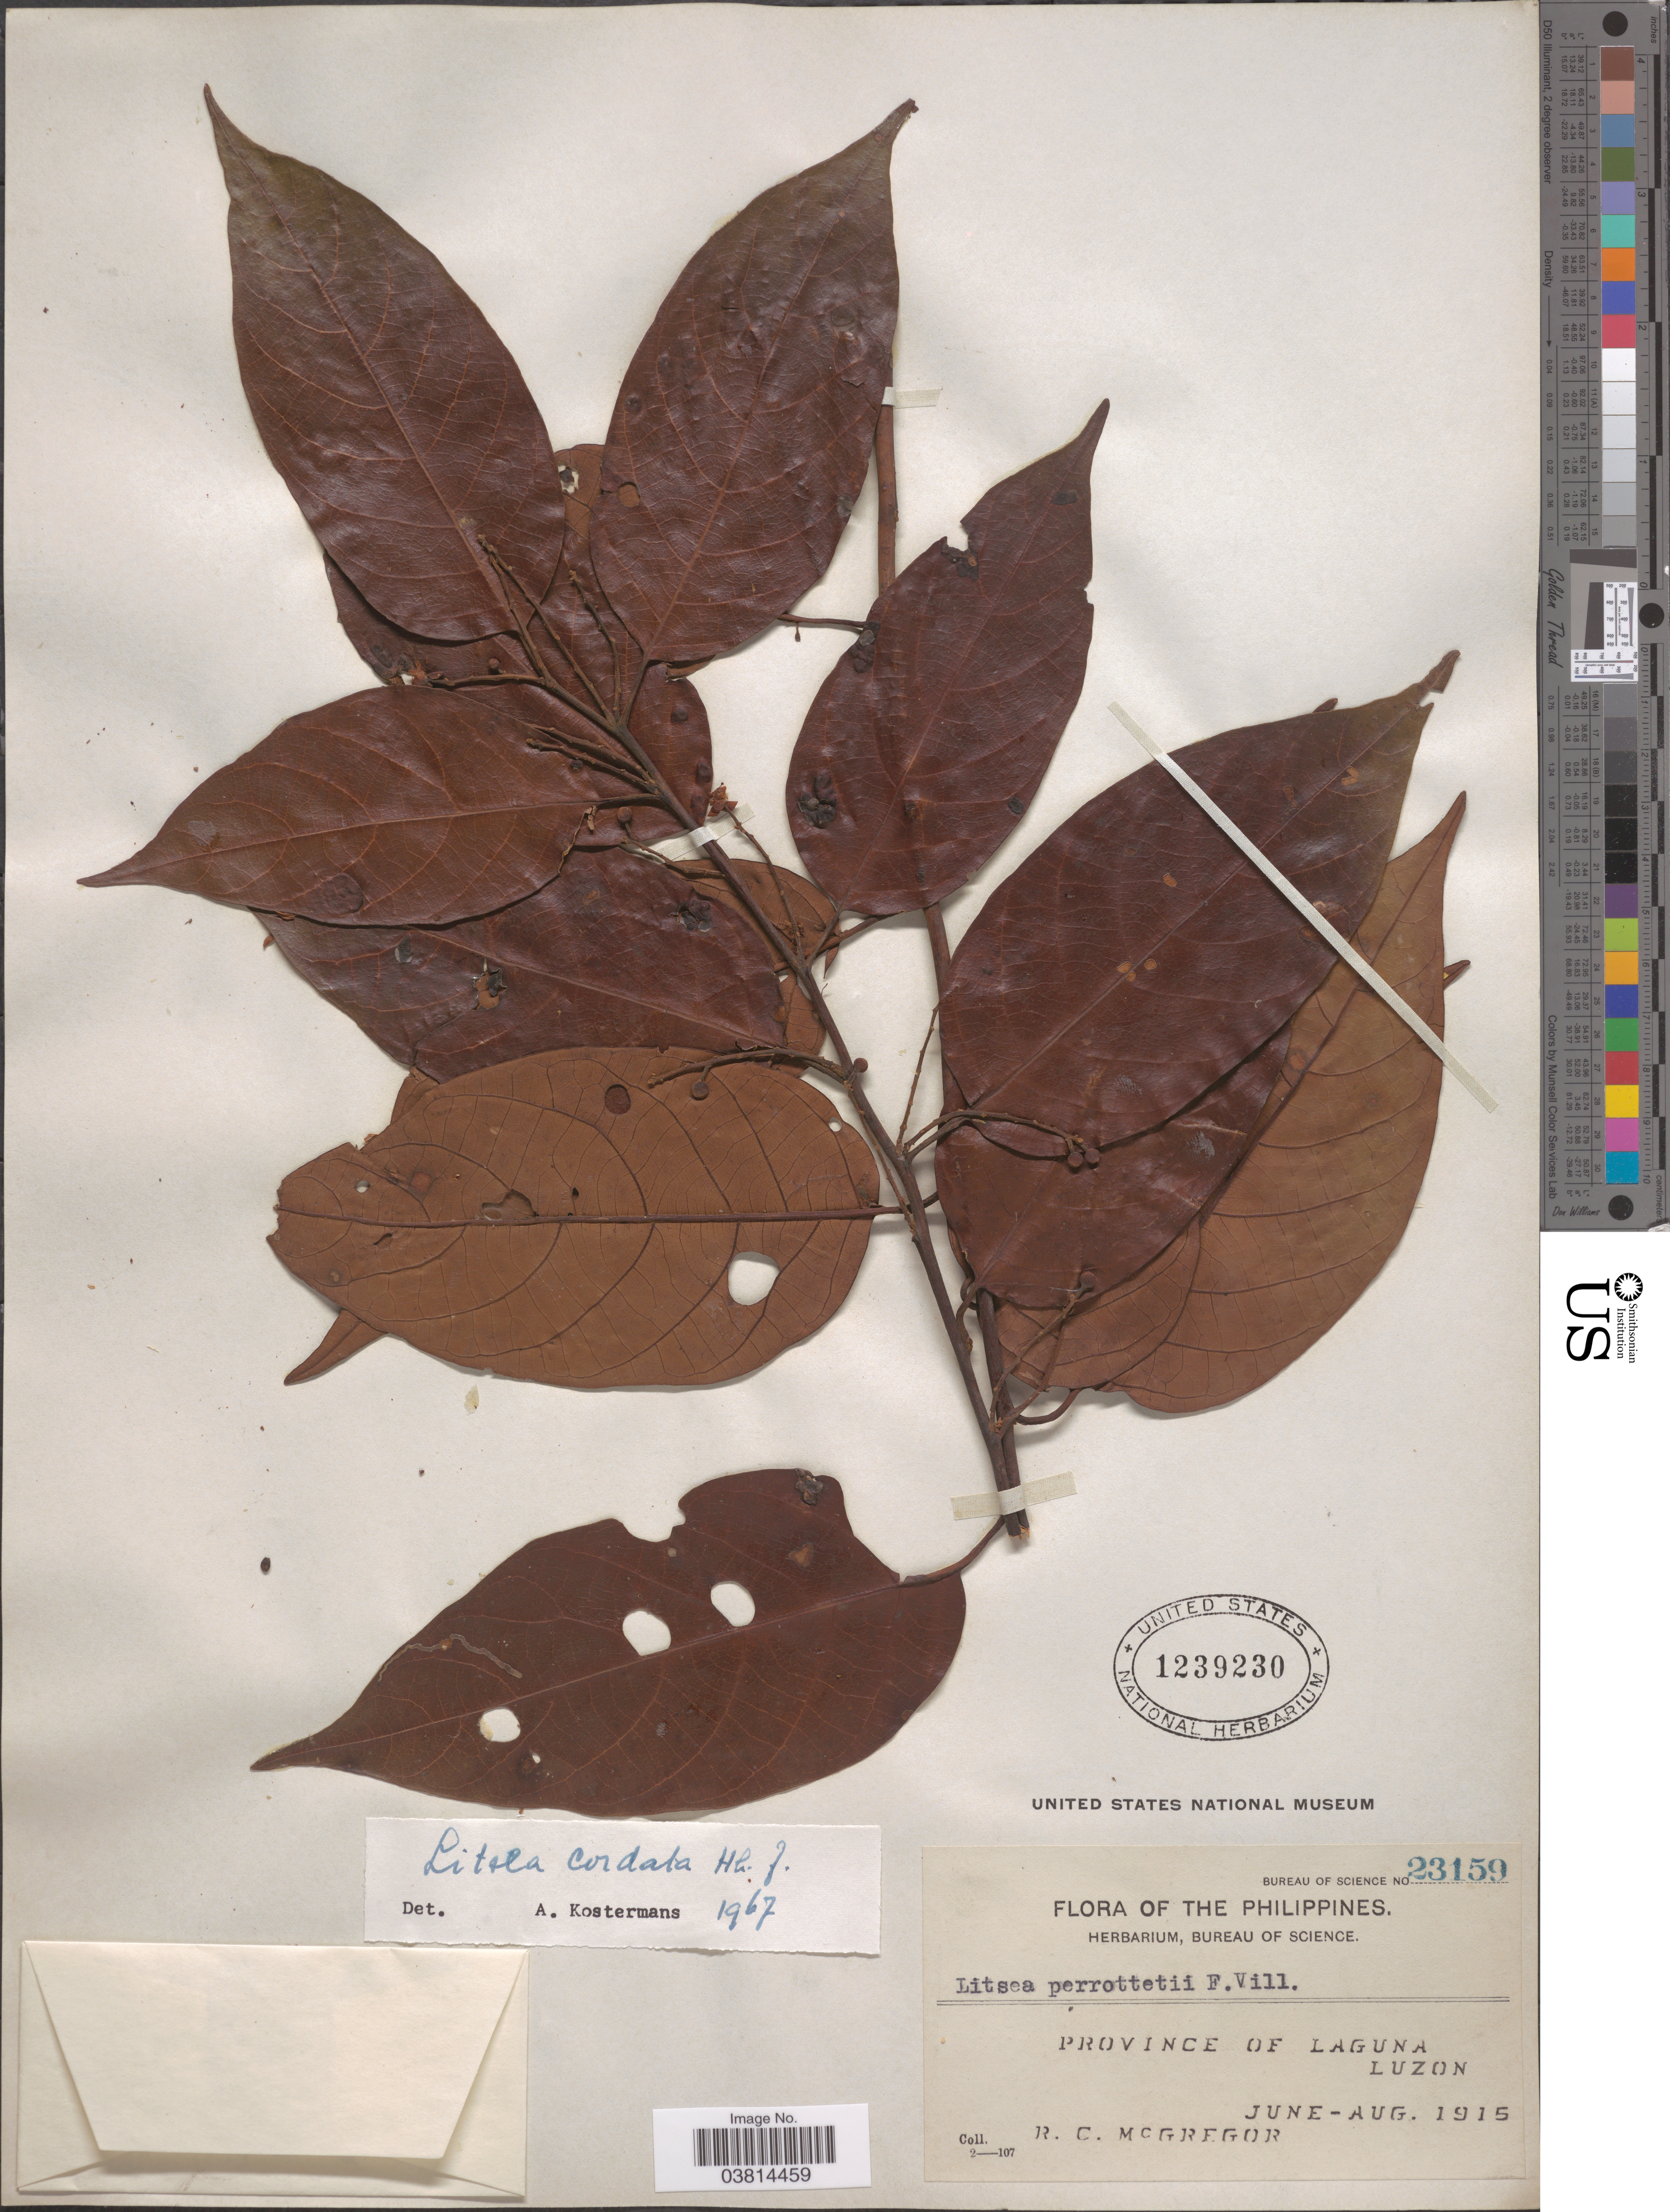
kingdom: Plantae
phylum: Tracheophyta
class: Magnoliopsida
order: Laurales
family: Lauraceae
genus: Litsea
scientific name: Litsea cordata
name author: Hook. f.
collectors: R. C. McGregor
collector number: Bureau of Science 23159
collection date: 1915-06/1915-08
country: Philippines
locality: Province of Laguna. Luzon.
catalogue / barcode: US 1239230